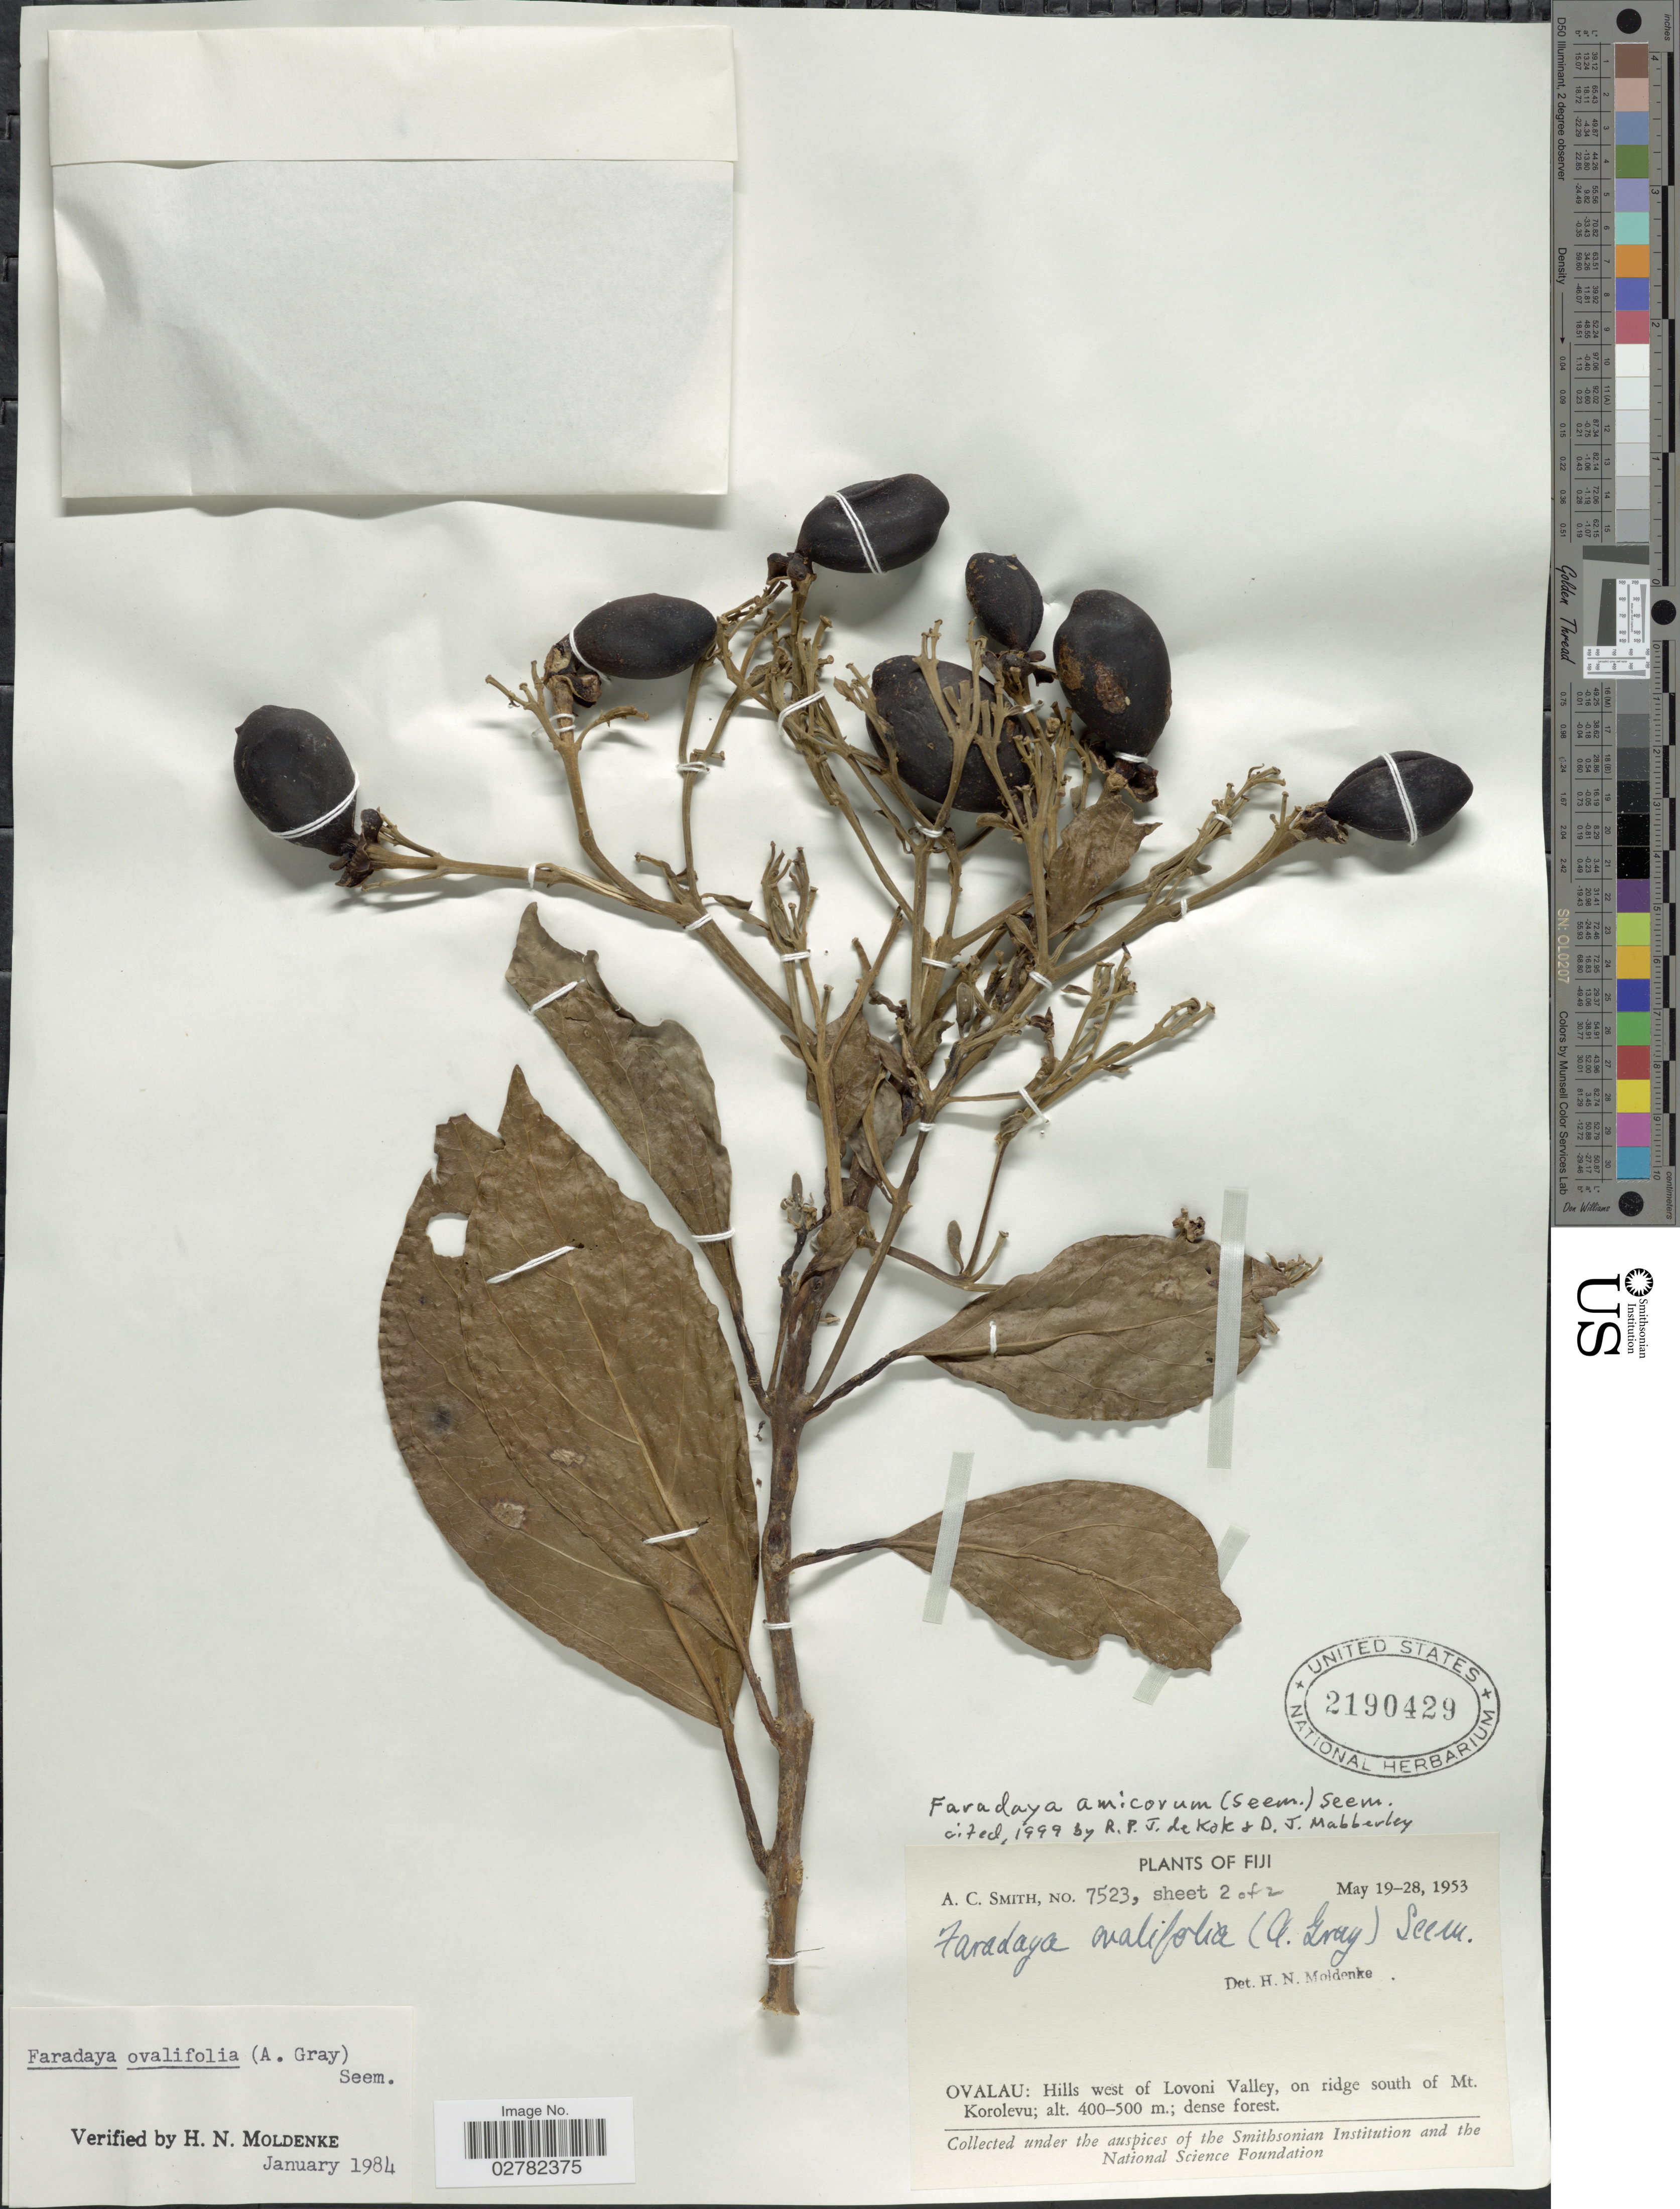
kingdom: Plantae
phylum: Tracheophyta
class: Magnoliopsida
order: Lamiales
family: Lamiaceae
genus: Faradaya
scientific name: Faradaya amicorum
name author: (Seem.) Seem.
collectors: A. C. Smith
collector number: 7523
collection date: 1953-05-19/1953-05-28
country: Fiji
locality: Ovalau: Hills west of Lovoni Valley, on ridge south of Mt. Korolevu.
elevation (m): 400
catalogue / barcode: US 2190429